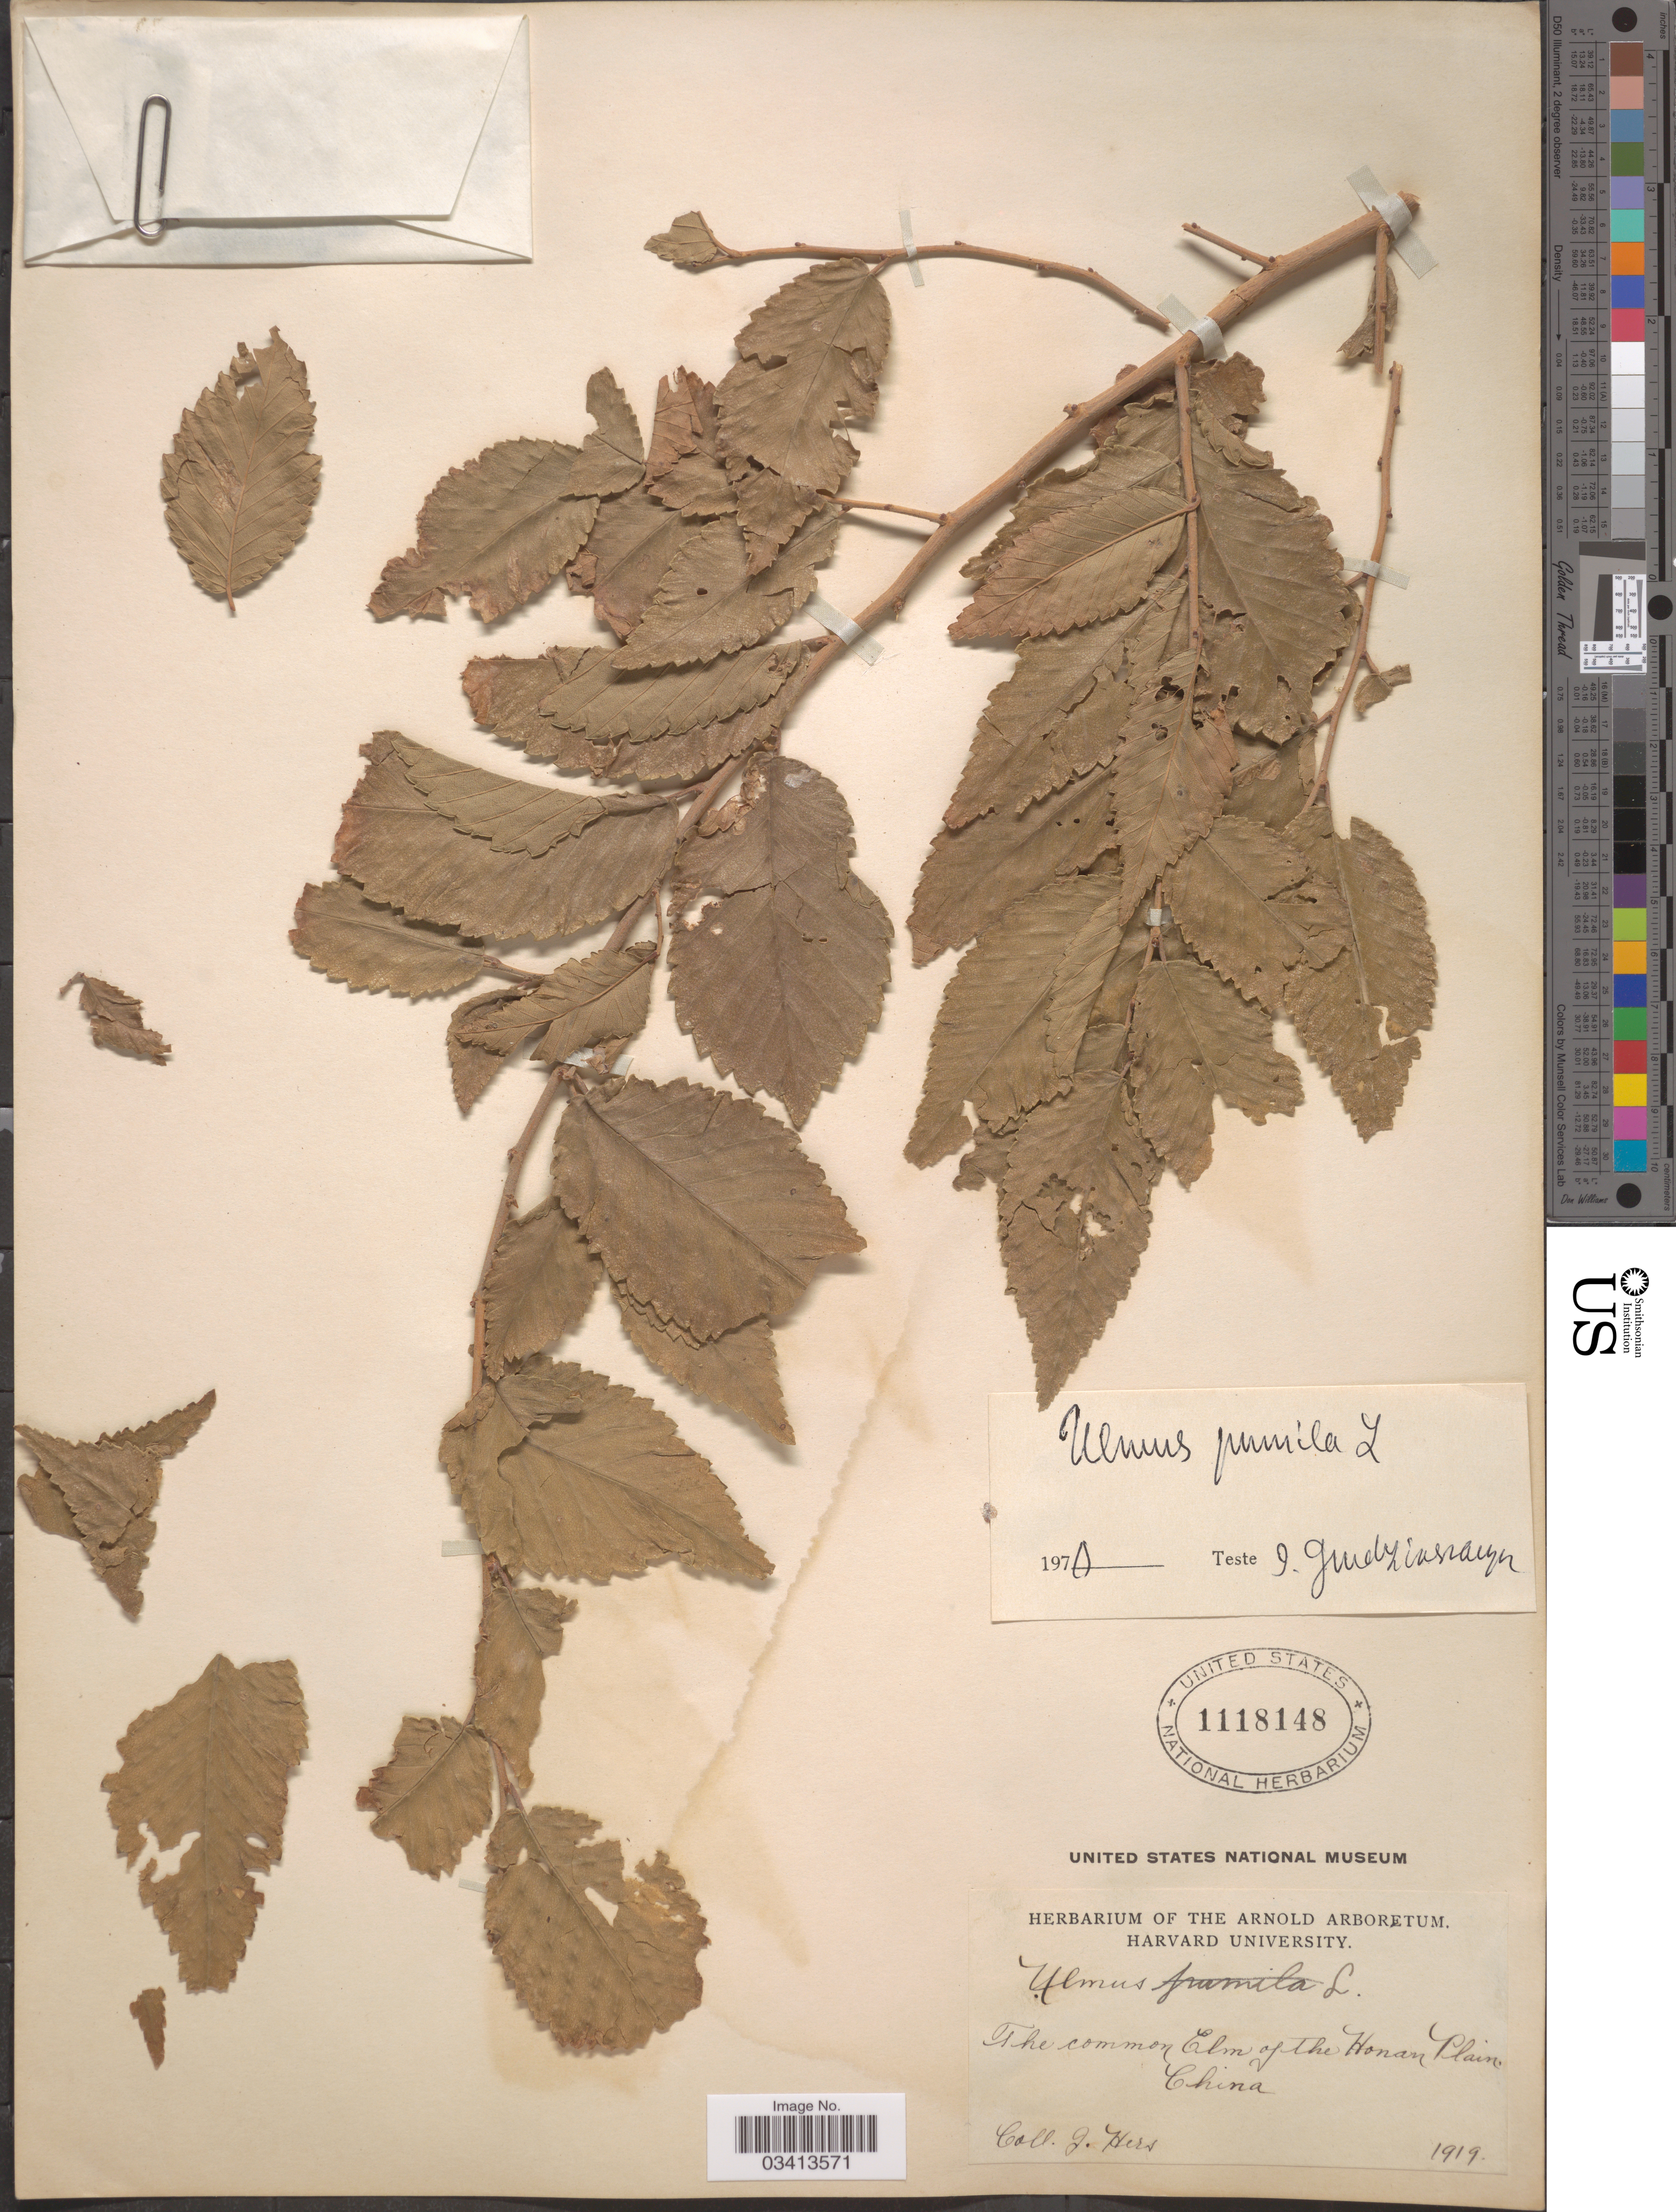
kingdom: Plantae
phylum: Tracheophyta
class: Magnoliopsida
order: Rosales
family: Ulmaceae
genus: Ulmus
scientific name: Ulmus pumila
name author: L.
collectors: J. Hers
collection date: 1919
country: China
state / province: Henan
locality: Elm of the Honan Plain. China.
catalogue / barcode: US 1118148